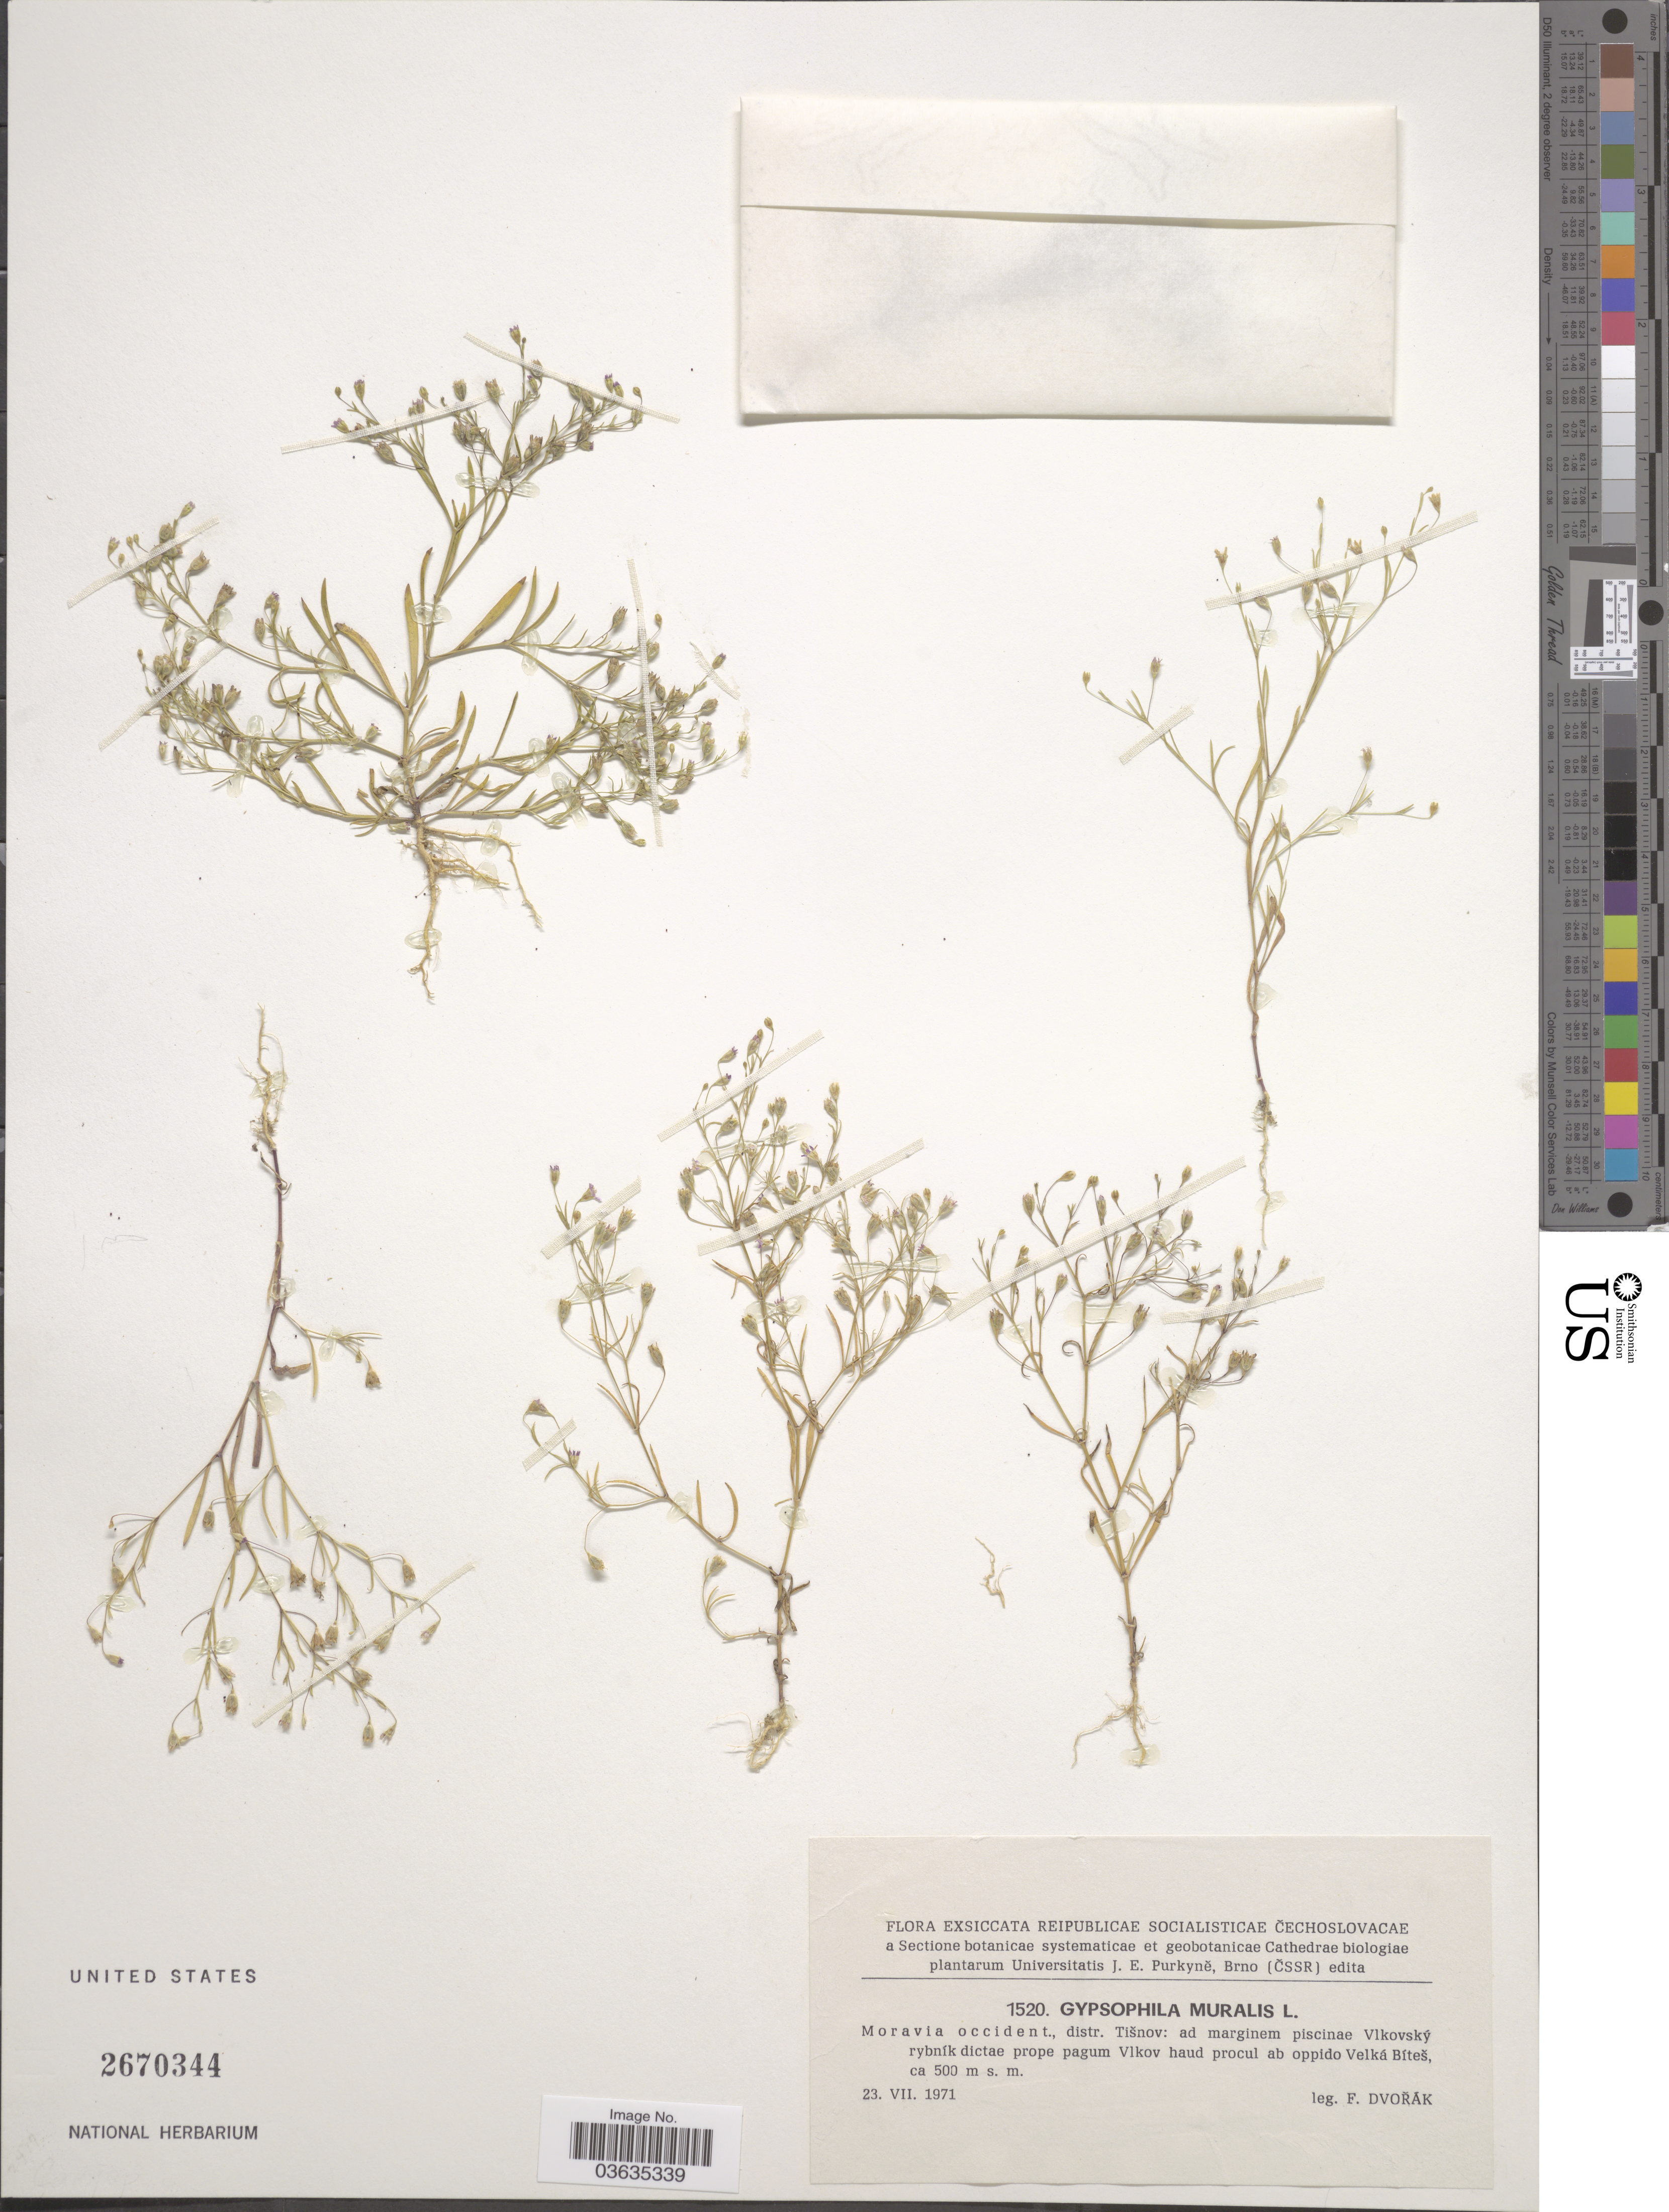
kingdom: Plantae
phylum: Tracheophyta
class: Magnoliopsida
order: Caryophyllales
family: Caryophyllaceae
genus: Psammophiliella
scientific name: Psammophiliella muralis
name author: (L.) Ikonn.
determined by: U.S. National Herbarium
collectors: F. Dvořák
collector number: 1520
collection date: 1971-07-23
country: Czechia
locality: Reipublicae Socialisticae Čechoslovacae. Moravia occident., distr. Tišnov: ad marginem piscinae Vlkovsky rybník dictae prope pagum Vlkov haud procul ab oppido Velká Bíteš.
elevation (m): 500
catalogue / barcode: US 2670344